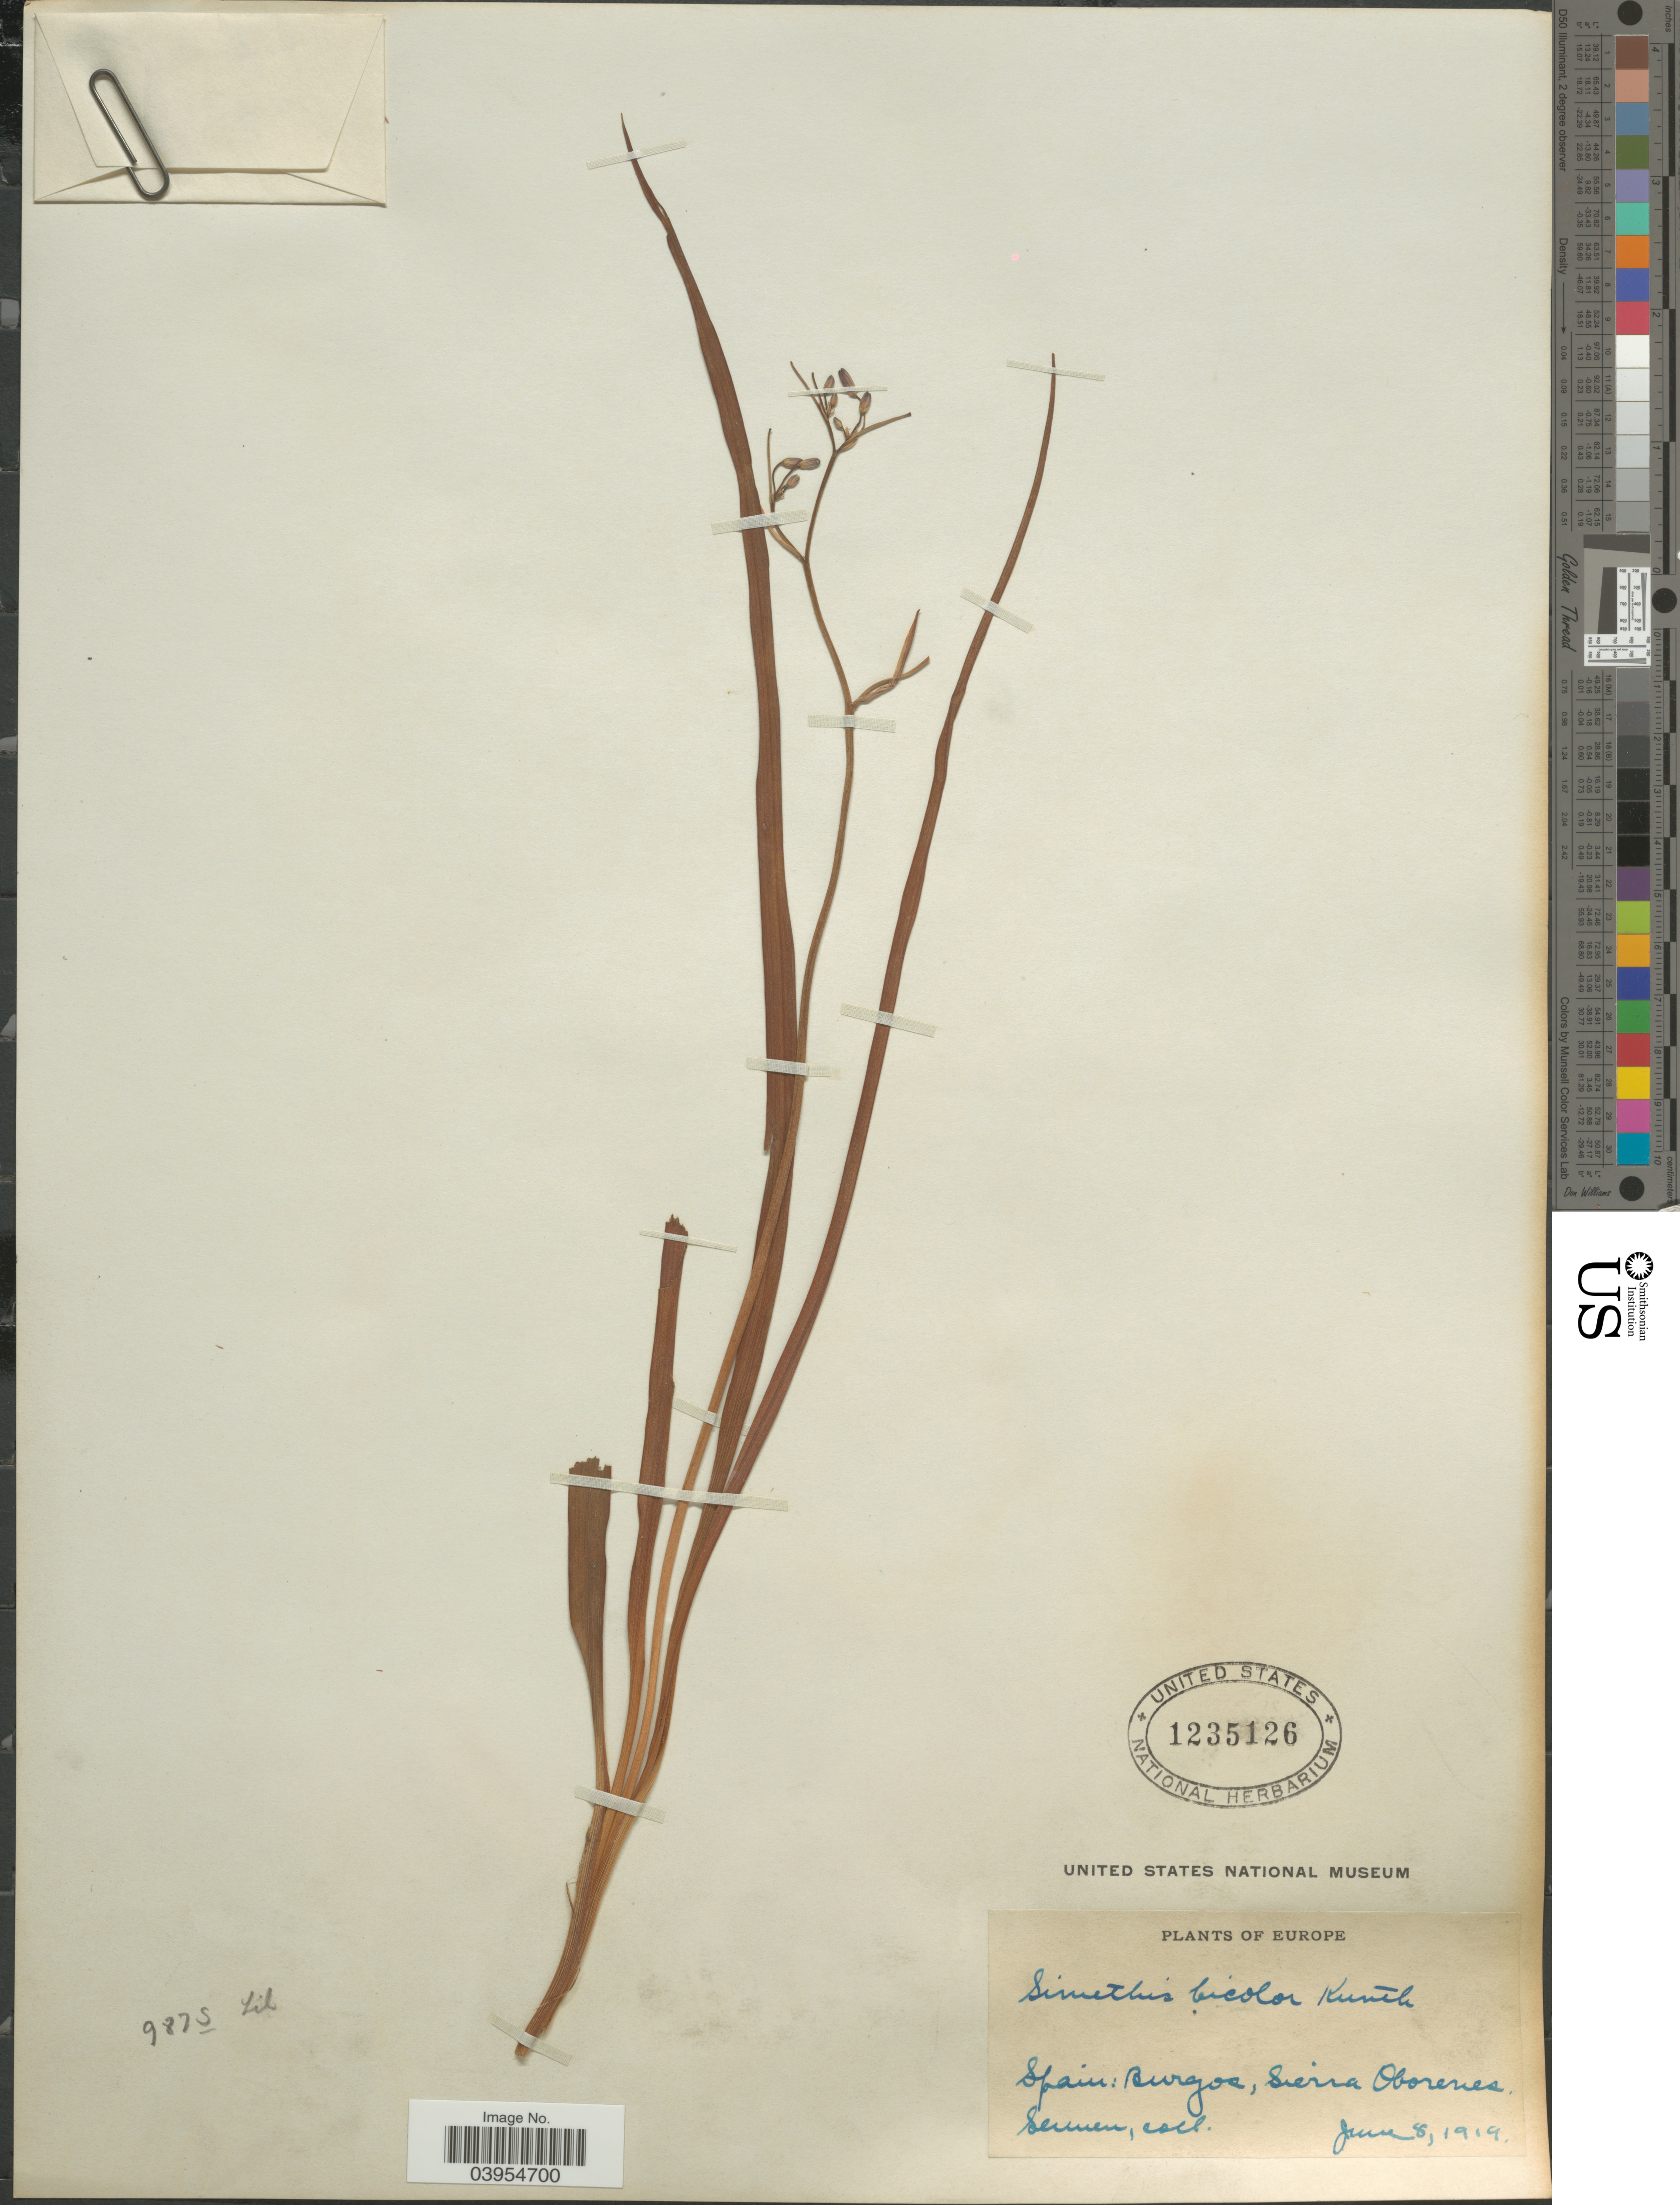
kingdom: Plantae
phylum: Tracheophyta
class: Liliopsida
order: Asparagales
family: Asphodelaceae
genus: Simethis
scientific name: Simethis bicolor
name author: Kunth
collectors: E. Sennen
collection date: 1919-06-08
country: Spain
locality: Europe. Burgos, Sierra Oborenes.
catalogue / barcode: US 1235126